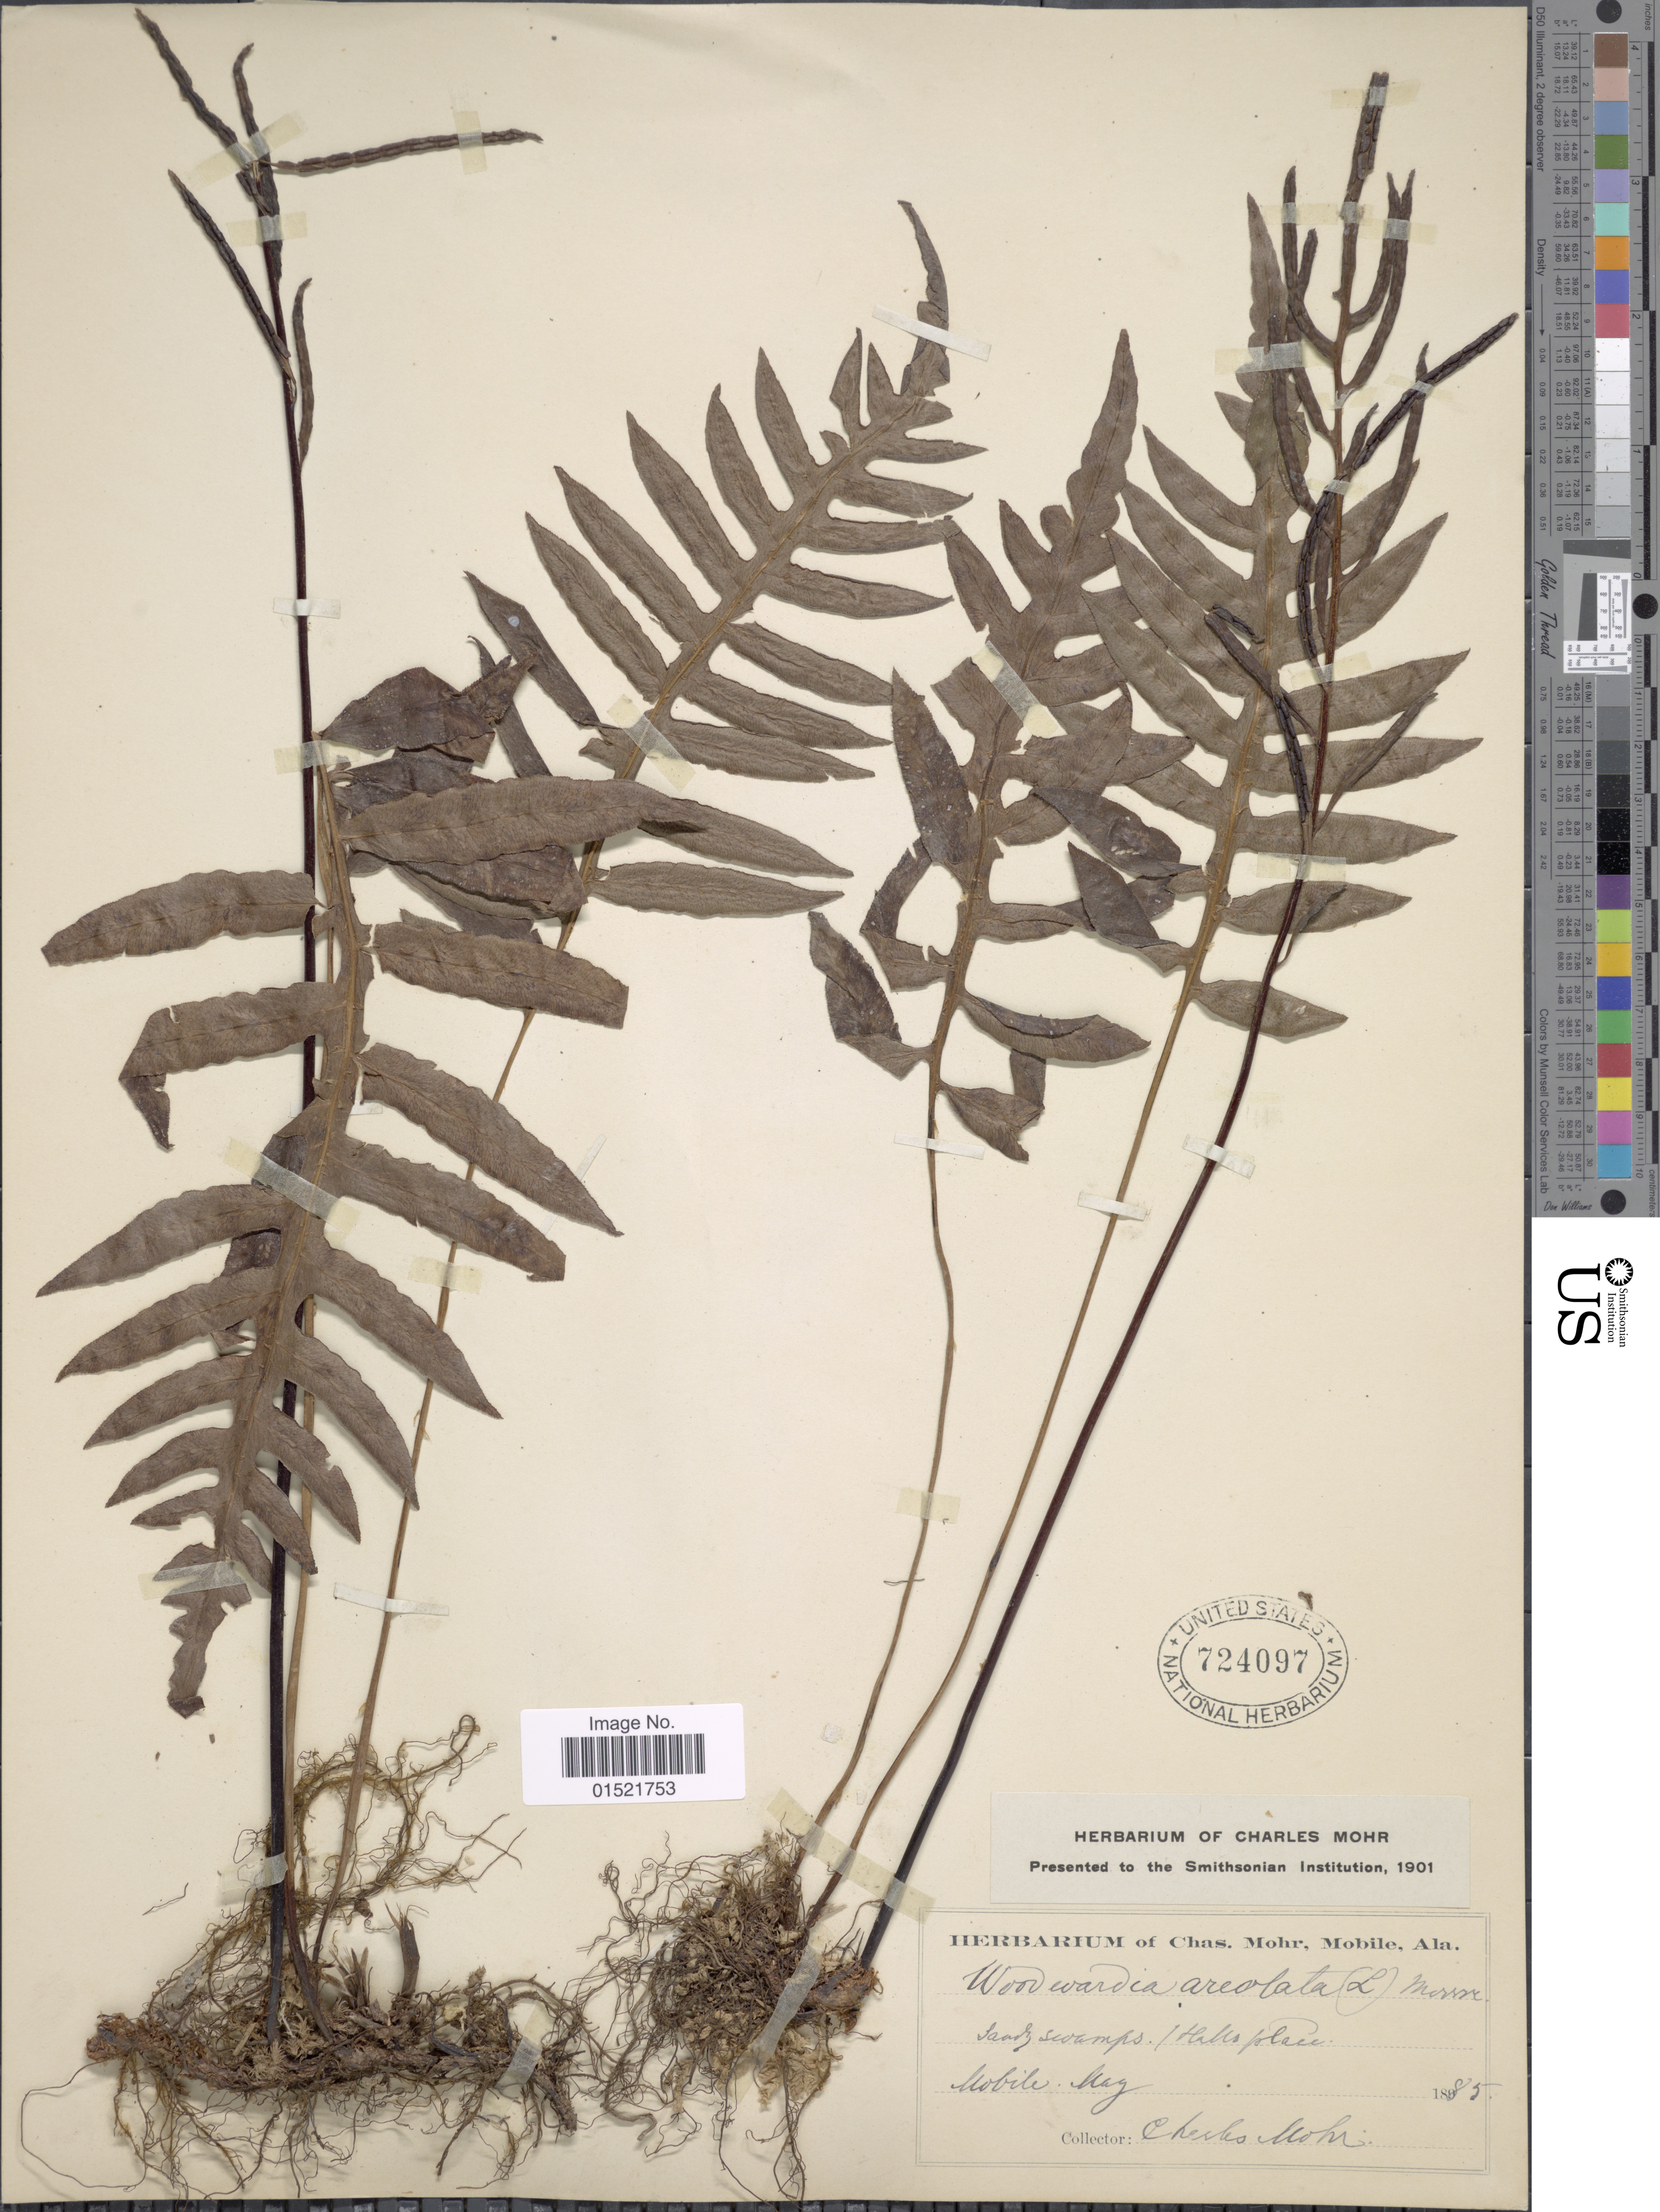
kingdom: Plantae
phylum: Tracheophyta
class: Polypodiopsida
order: Polypodiales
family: Blechnaceae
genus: Woodwardia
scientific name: Woodwardia areolata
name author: (L.) T. Moore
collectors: Mohr, C. T. (herbarium)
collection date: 1885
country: United States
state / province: Alabama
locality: Load Swamps, Halls Place, Mobile Mag.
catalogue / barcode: US 724097